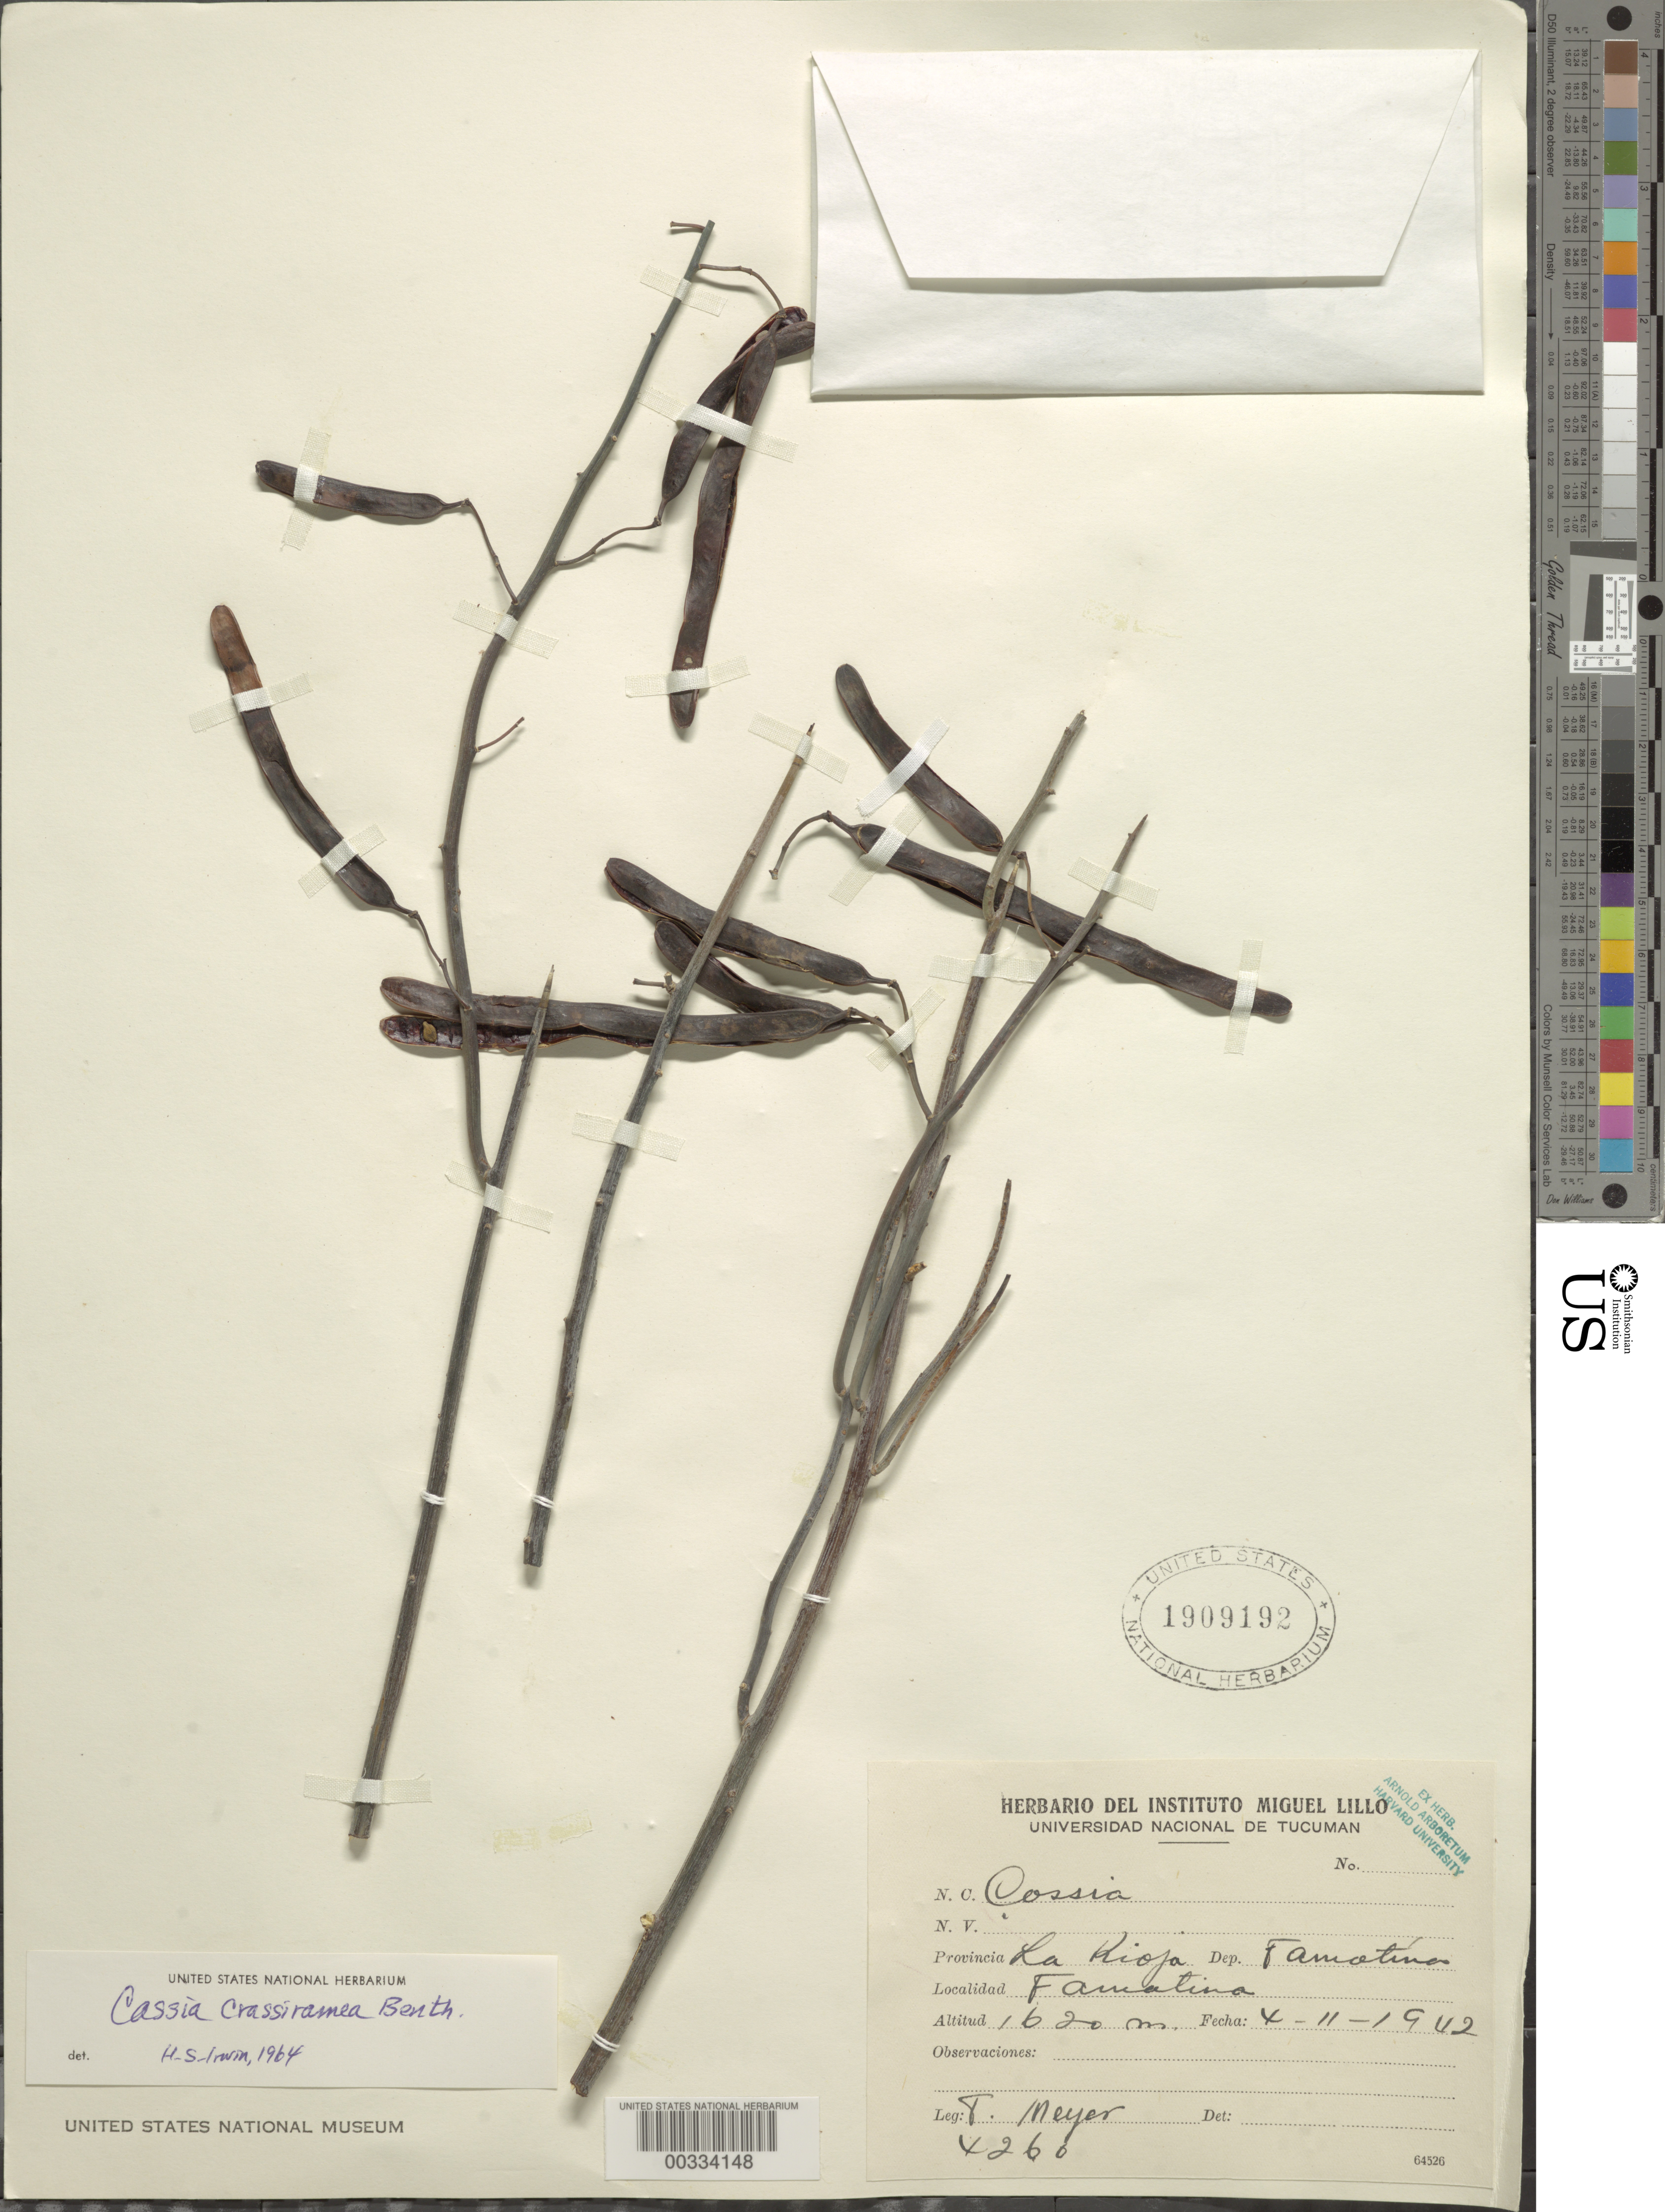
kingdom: Plantae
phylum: Tracheophyta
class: Magnoliopsida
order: Fabales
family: Fabaceae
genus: Senna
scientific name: Senna crassiramea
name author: (Benth.) H.S. Irwin & Barneby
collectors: T. Meyer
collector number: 4260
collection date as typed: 04 Nov 1942 or 11 Apr 1942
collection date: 1942-04-11 or 1942-11-04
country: Argentina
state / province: La Rioja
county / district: Famatina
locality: Famatina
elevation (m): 1620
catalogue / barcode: US 1909192